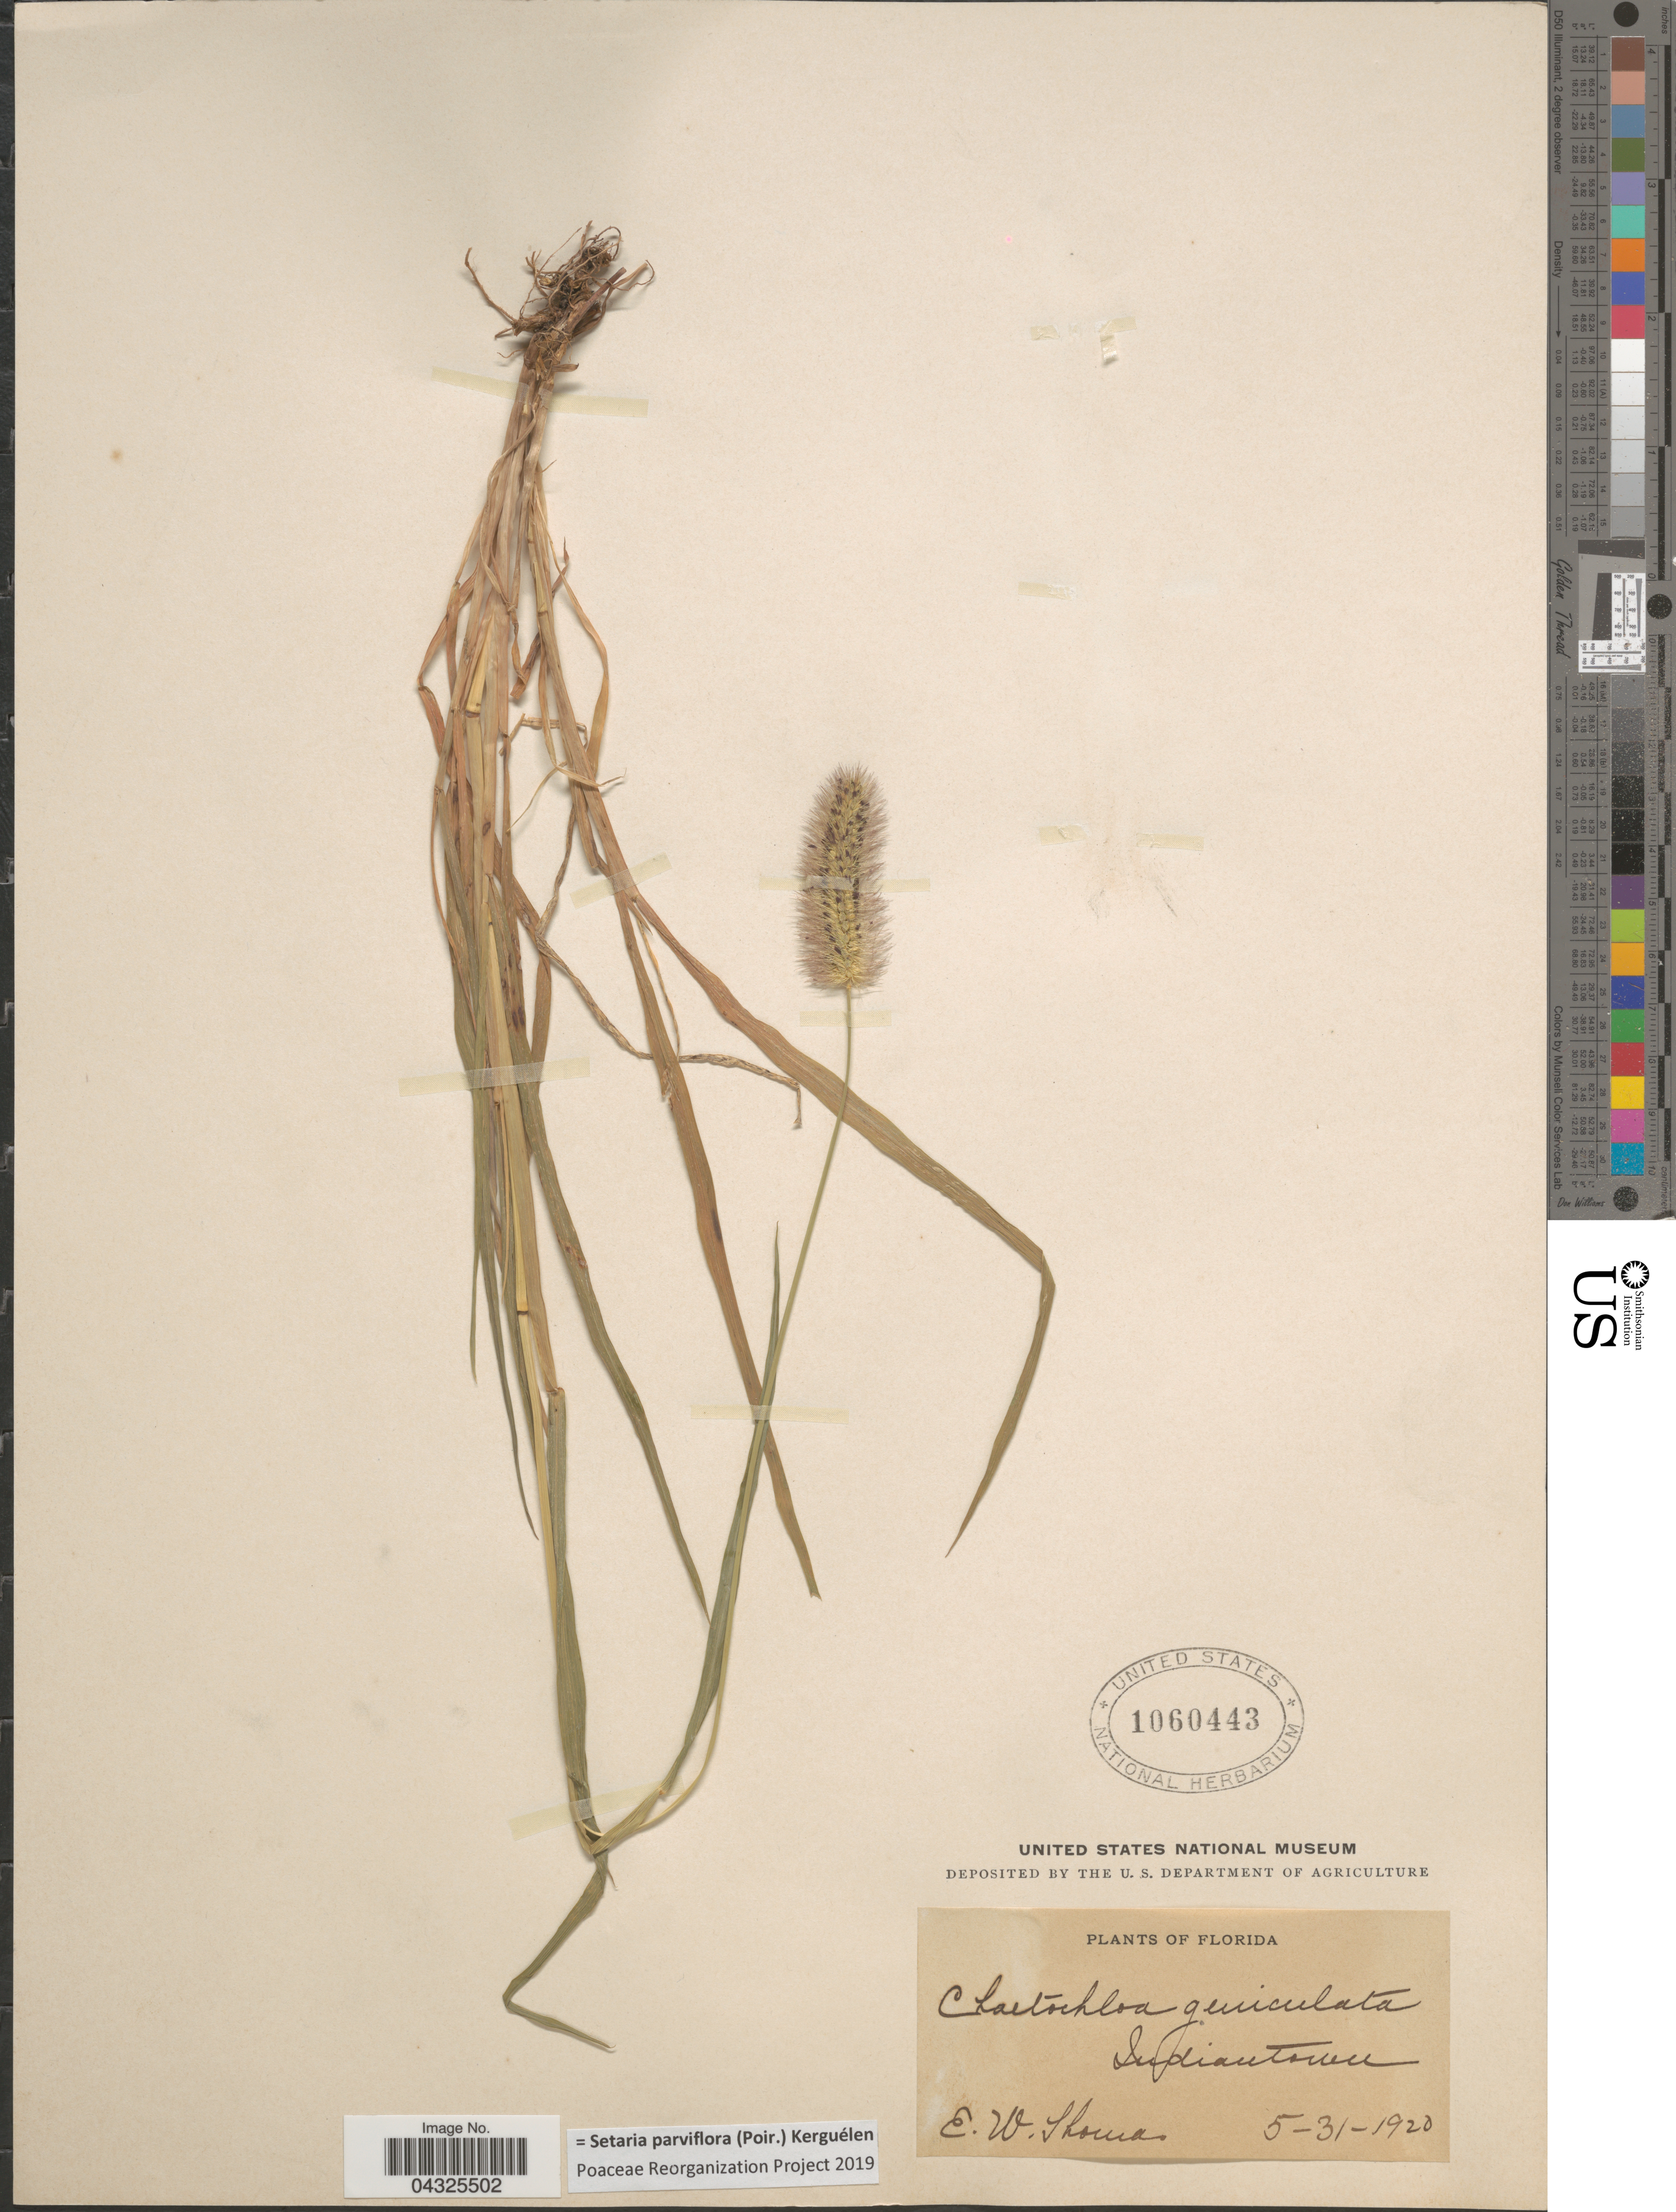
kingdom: Plantae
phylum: Tracheophyta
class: Liliopsida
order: Poales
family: Poaceae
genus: Setaria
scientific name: Setaria parviflora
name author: (Poir.) Kerguélen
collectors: E. Thomas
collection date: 1920-05-31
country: United States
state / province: Florida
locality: Indiantown.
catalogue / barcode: US 1060443